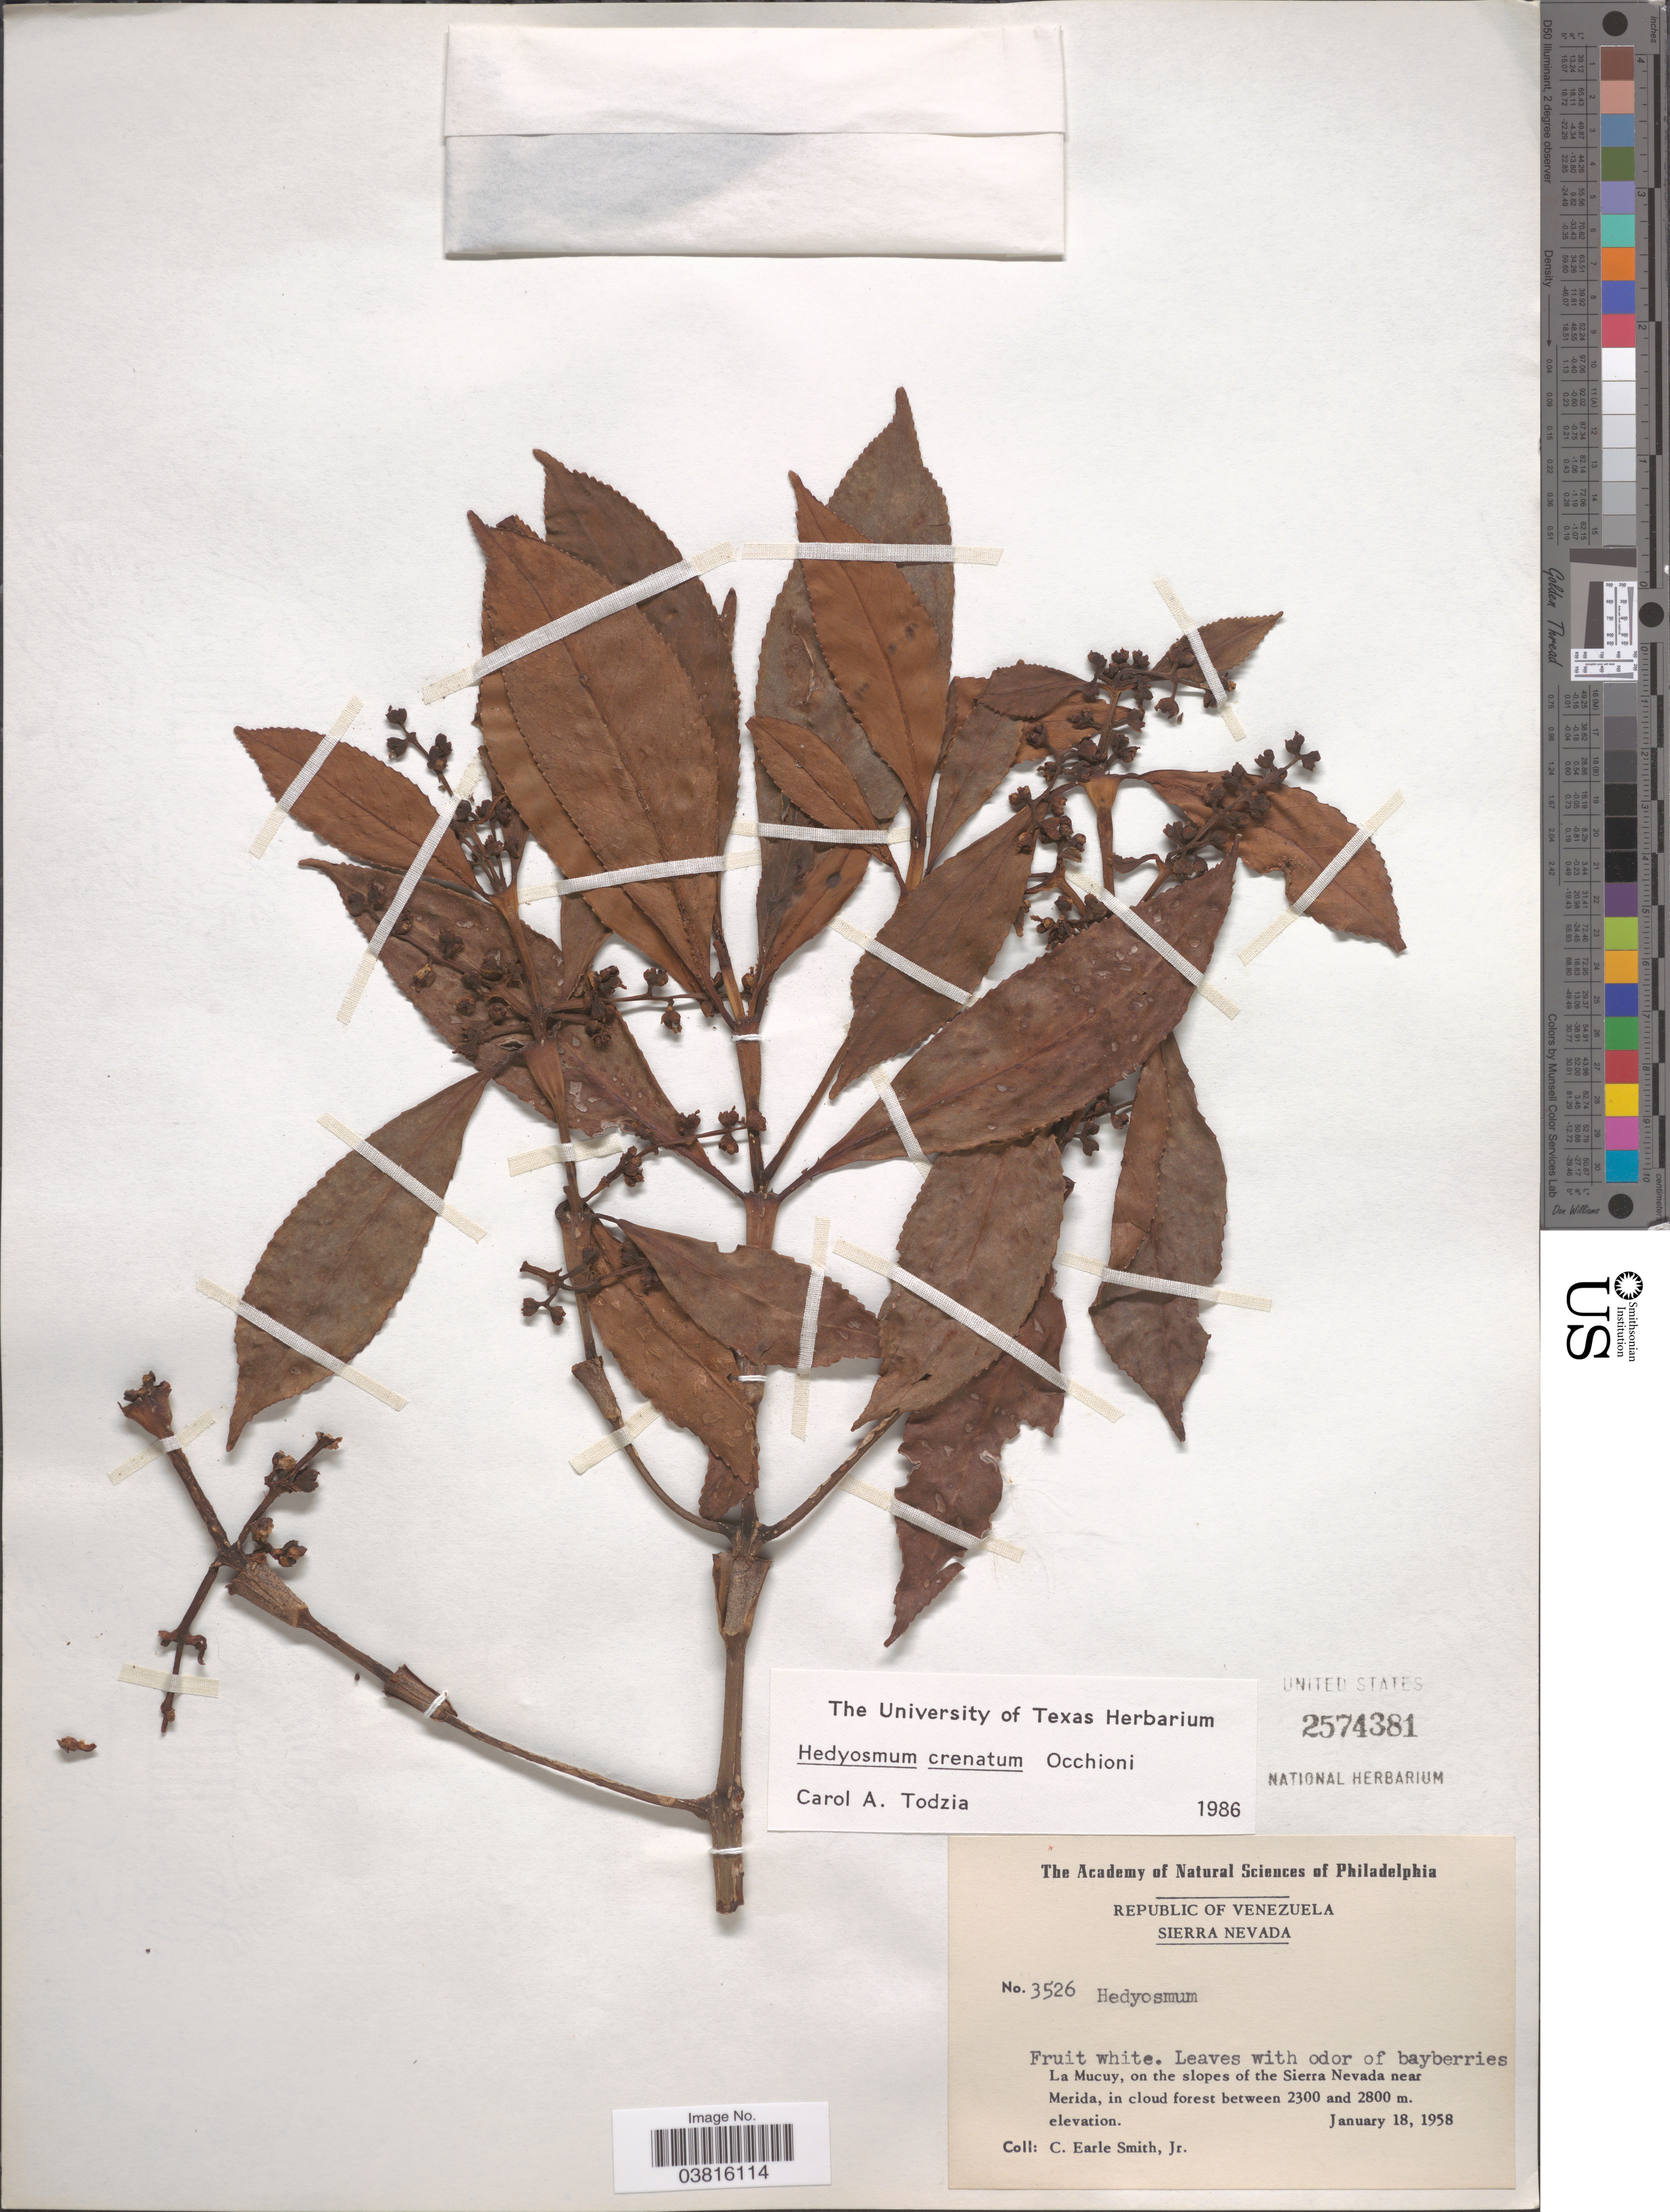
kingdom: Plantae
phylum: Tracheophyta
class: Magnoliopsida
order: Chloranthales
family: Chloranthaceae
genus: Hedyosmum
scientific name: Hedyosmum crenatum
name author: Occhioni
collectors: C. E. Smith Jr.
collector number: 3526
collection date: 1958-01-18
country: Venezuela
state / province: Merida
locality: Sierra Nevada. La Mucuy, on the slopes of the Sierra Nevada near Merida.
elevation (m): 2300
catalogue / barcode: US 2574381